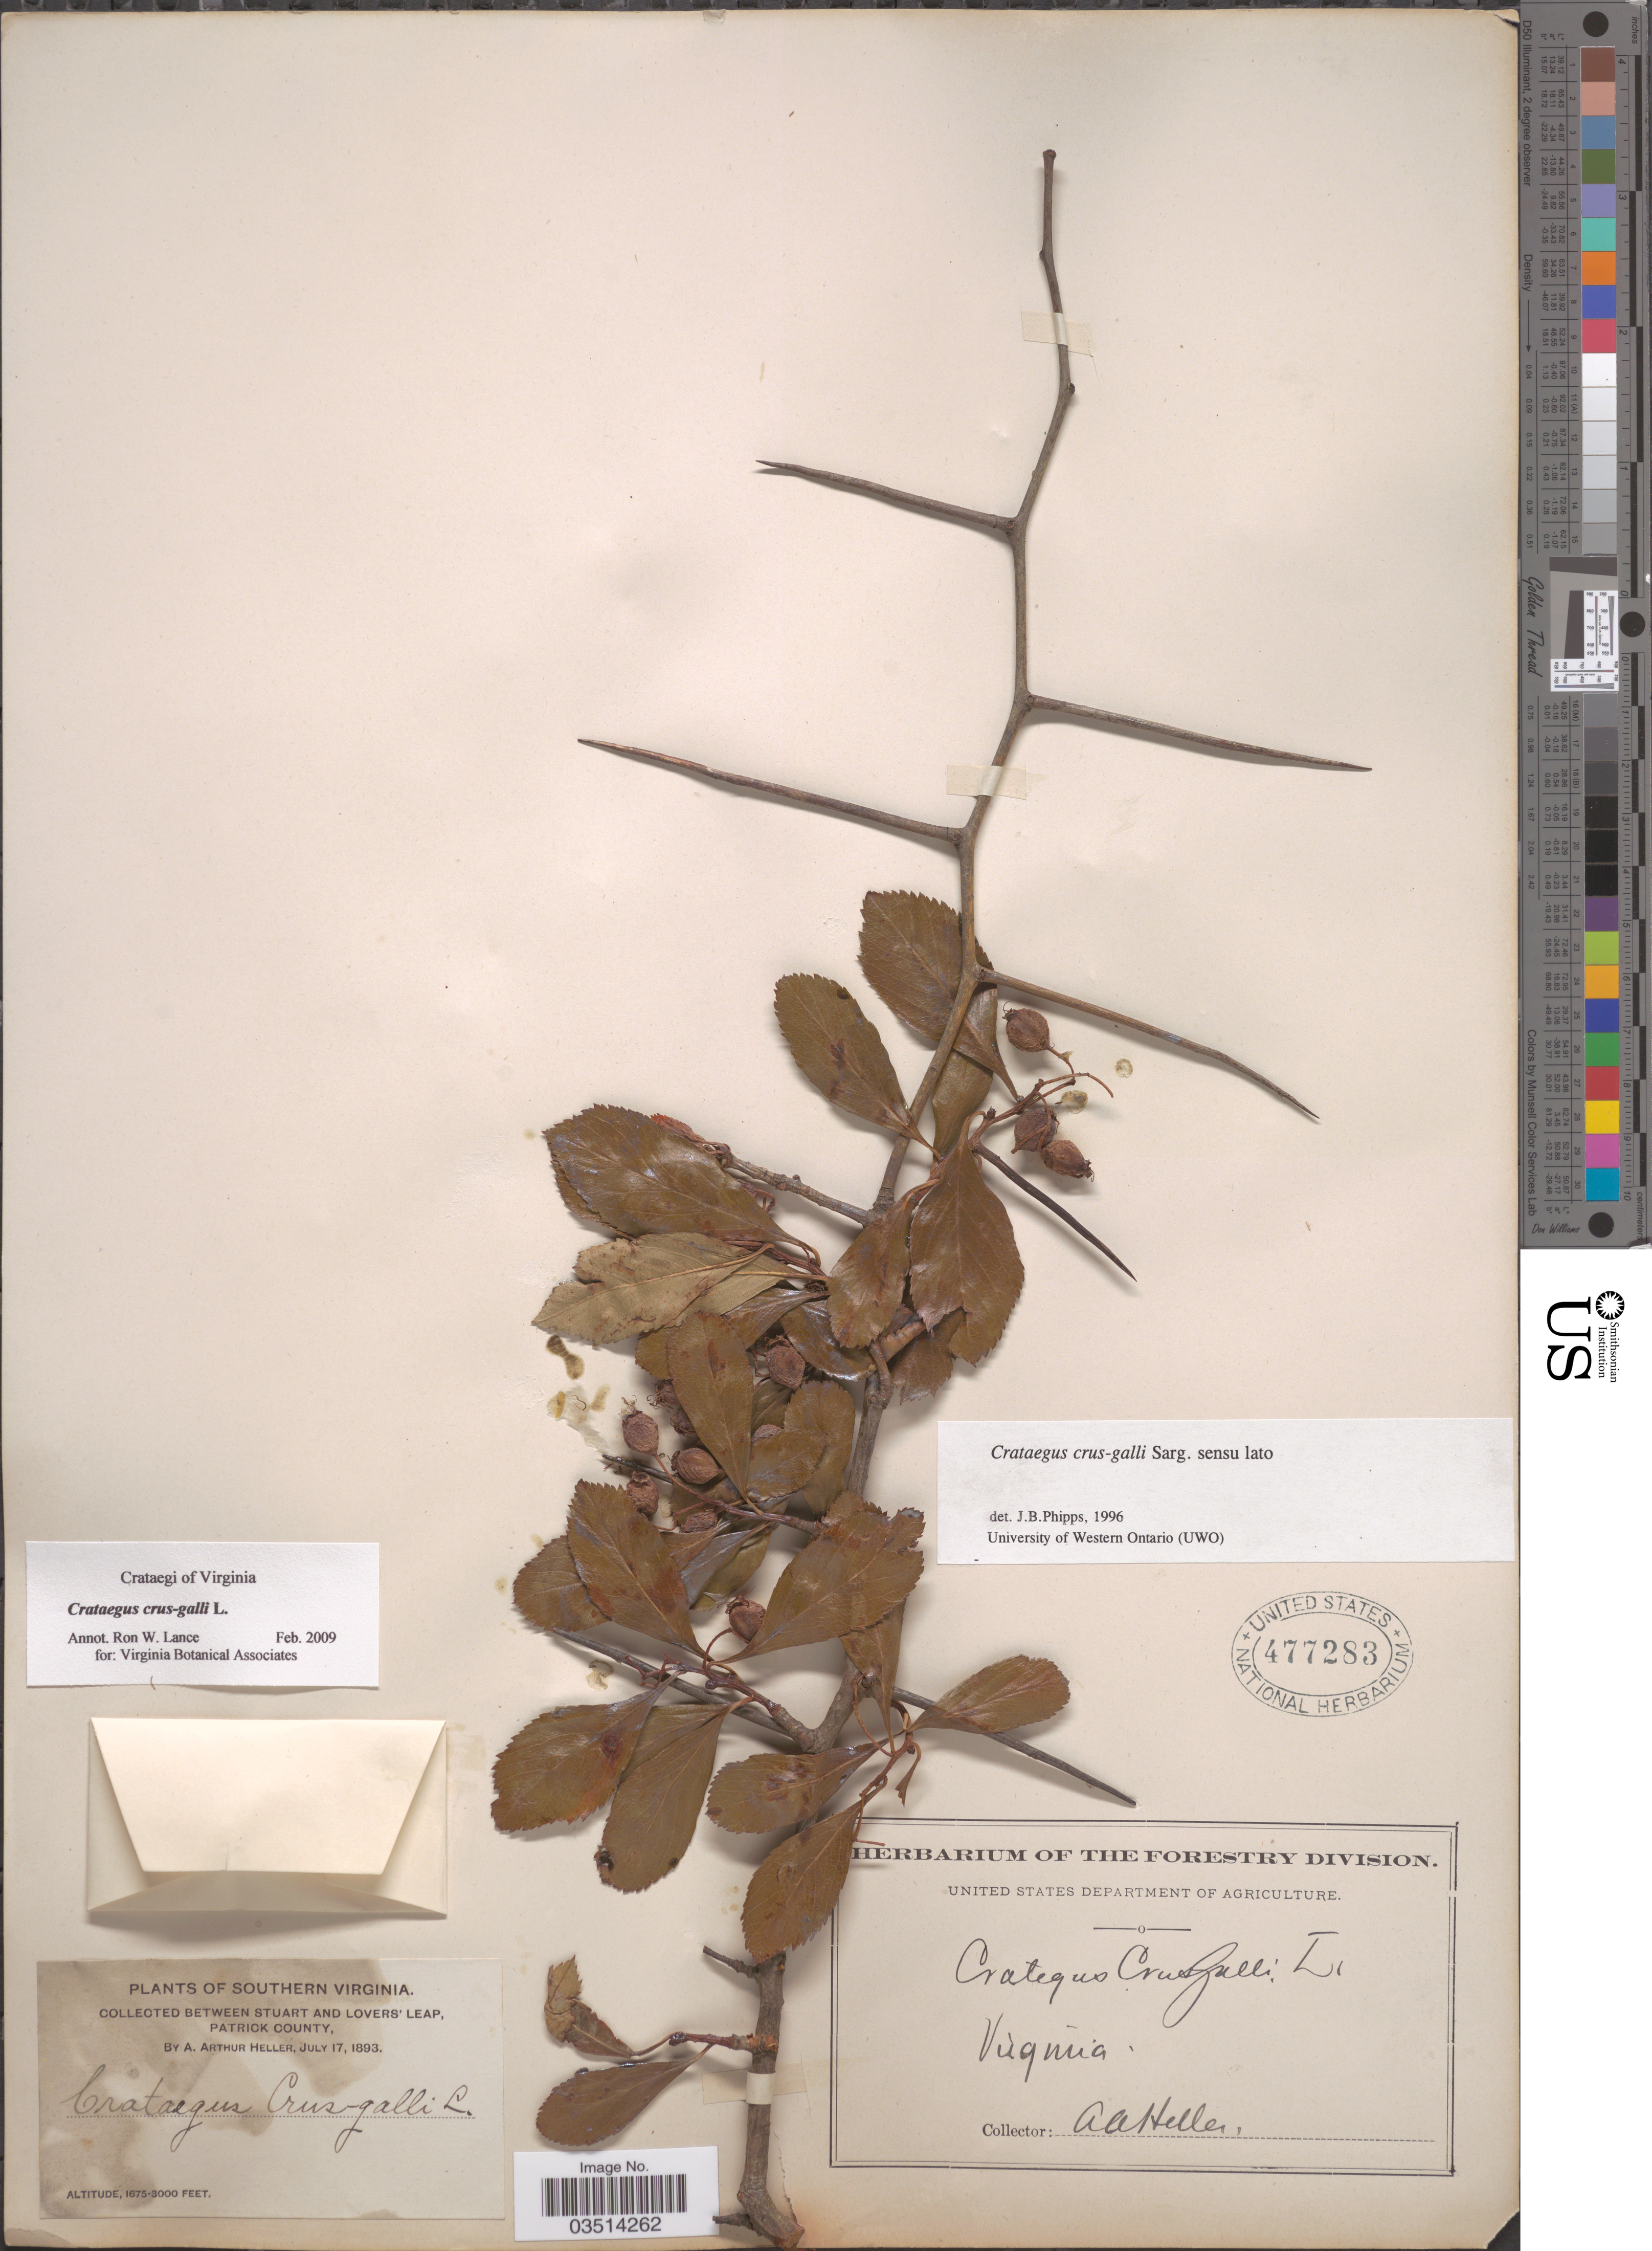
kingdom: Plantae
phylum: Tracheophyta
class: Magnoliopsida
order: Rosales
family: Rosaceae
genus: Crataegus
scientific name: Crataegus crus-galli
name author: L.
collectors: A. A. Heller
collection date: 1893-07-17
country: United States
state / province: Virginia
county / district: Patrick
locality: Southern Virginia. Between Stuart and Lover's Leap, Patrick County.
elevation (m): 511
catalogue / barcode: US 477283